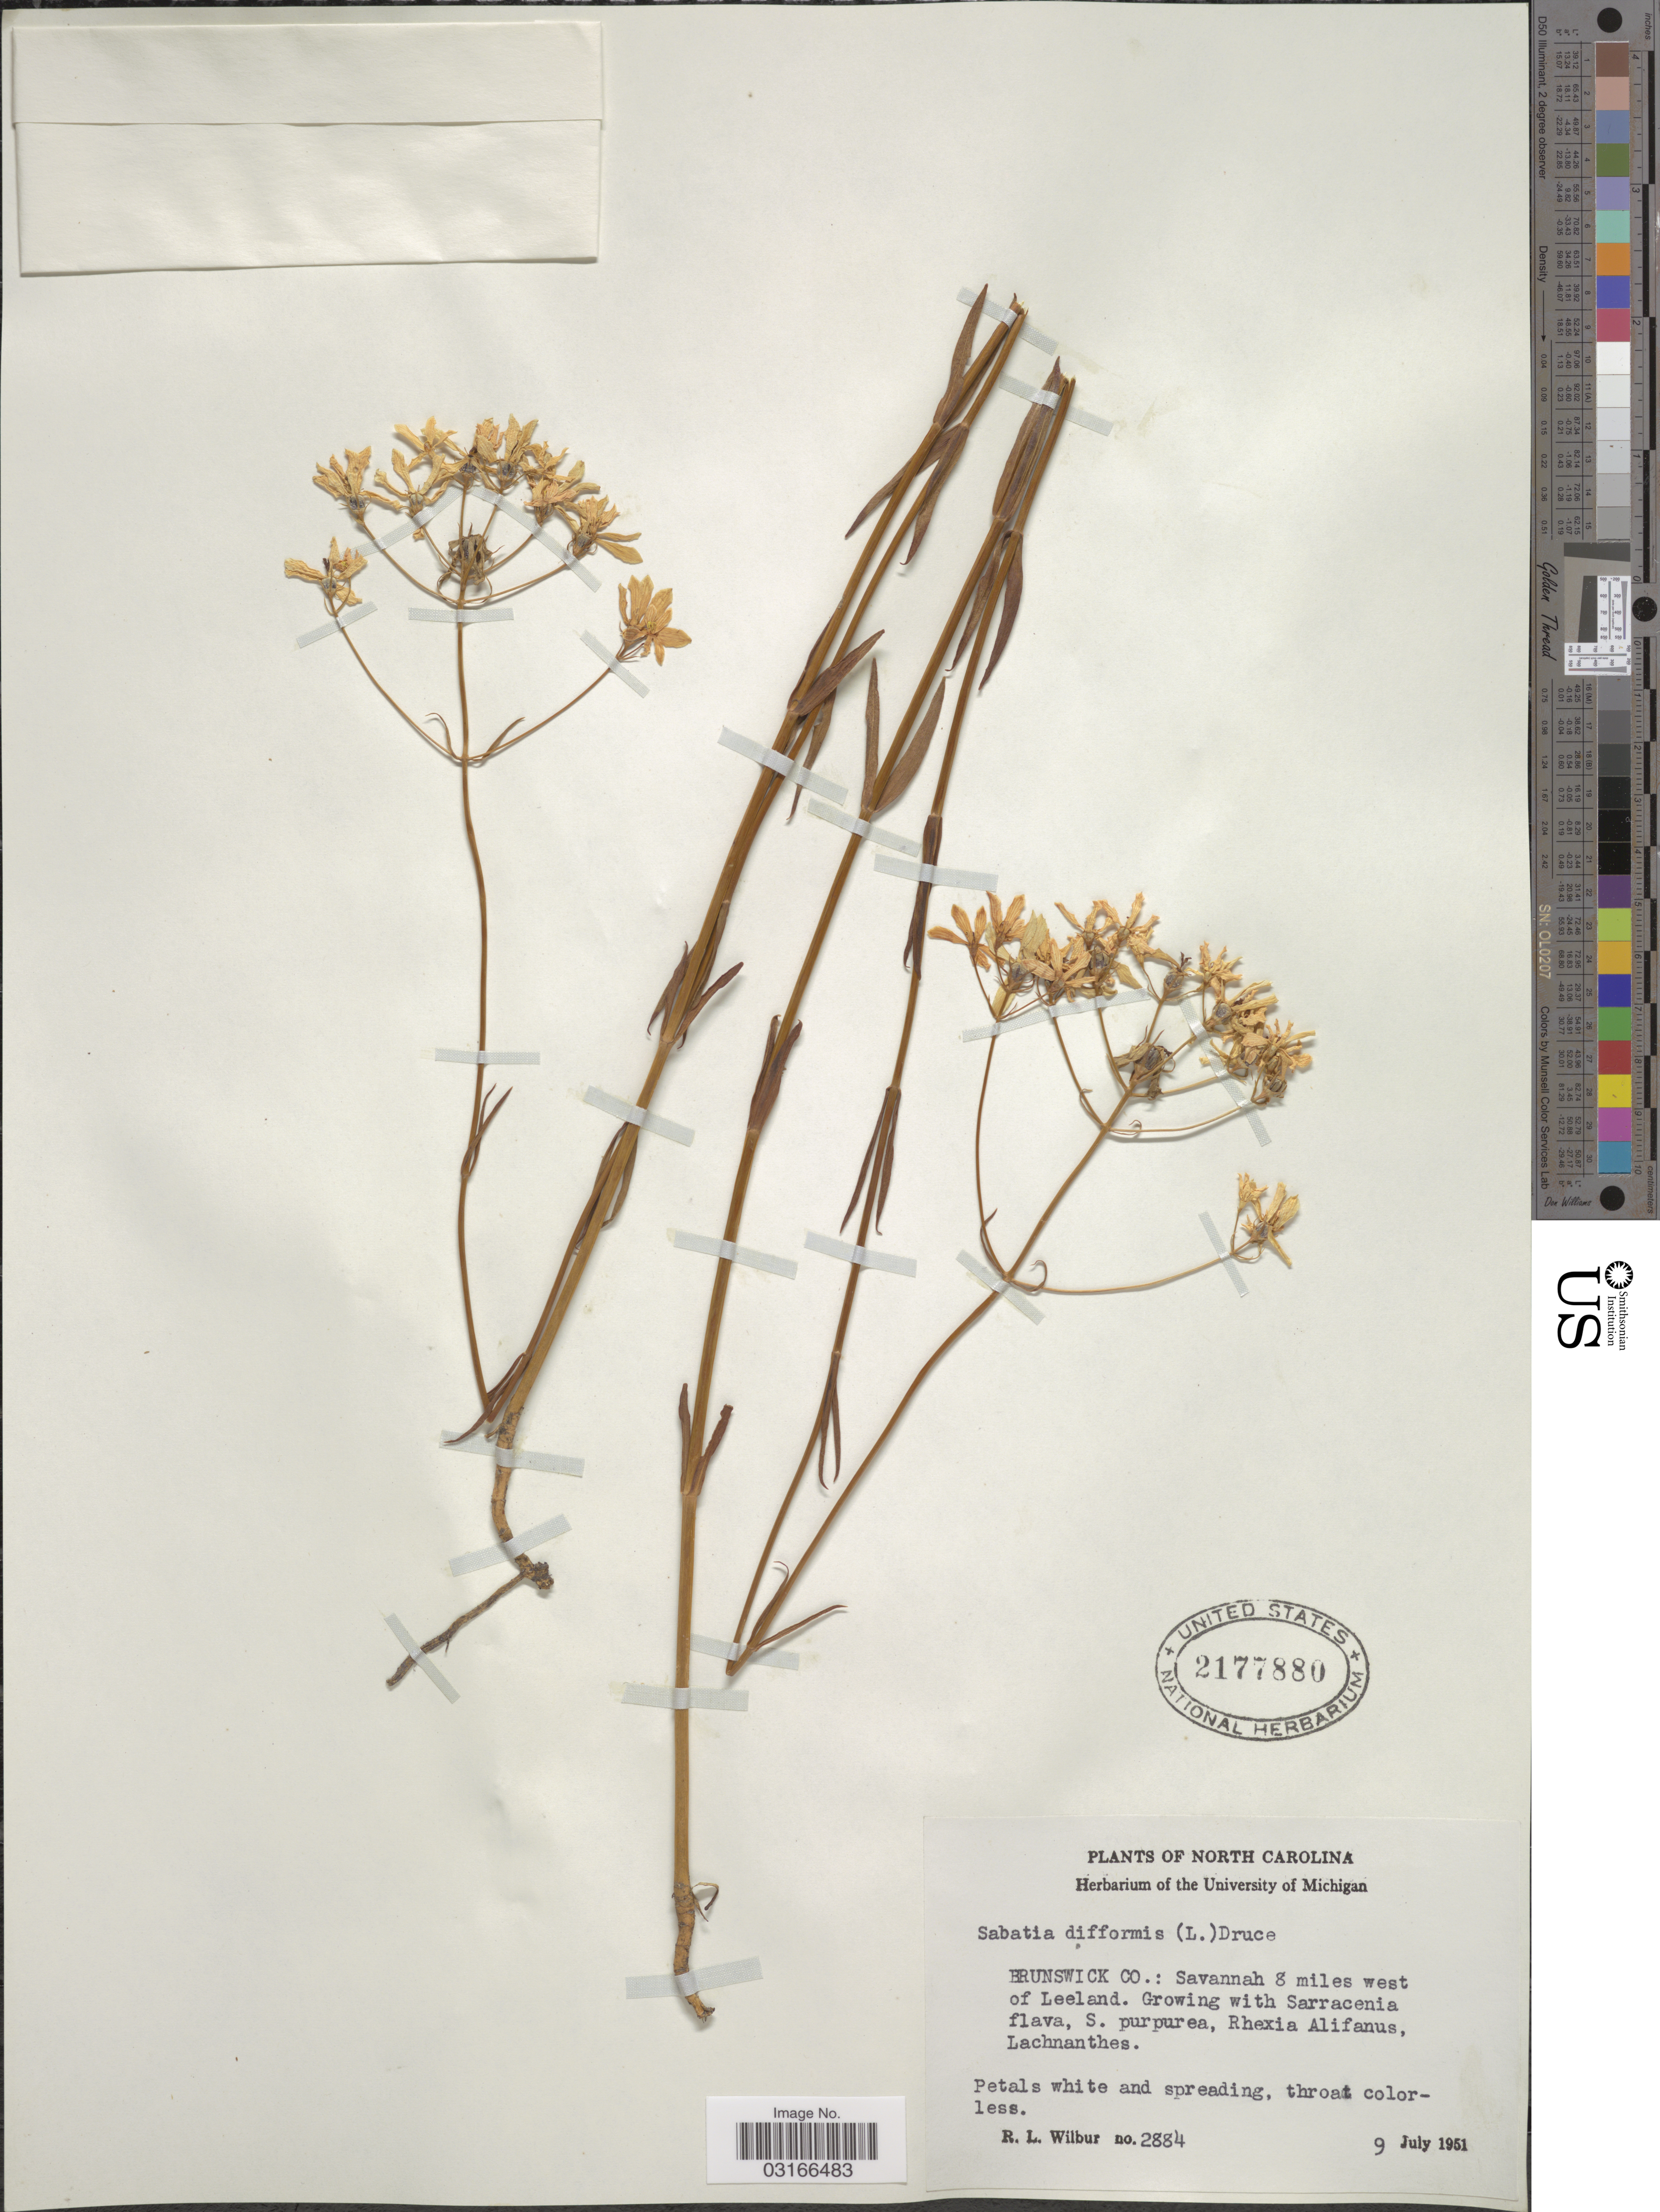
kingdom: Plantae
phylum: Tracheophyta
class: Magnoliopsida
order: Gentianales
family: Gentianaceae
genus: Sabatia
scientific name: Sabatia difformis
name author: (L.) Druce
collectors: R. L. Wilbur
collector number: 2884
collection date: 1951-07-09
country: United States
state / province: North Carolina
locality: Brunswick Co.: Savannah 8 miles west of Leeland.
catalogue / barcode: US 2177880